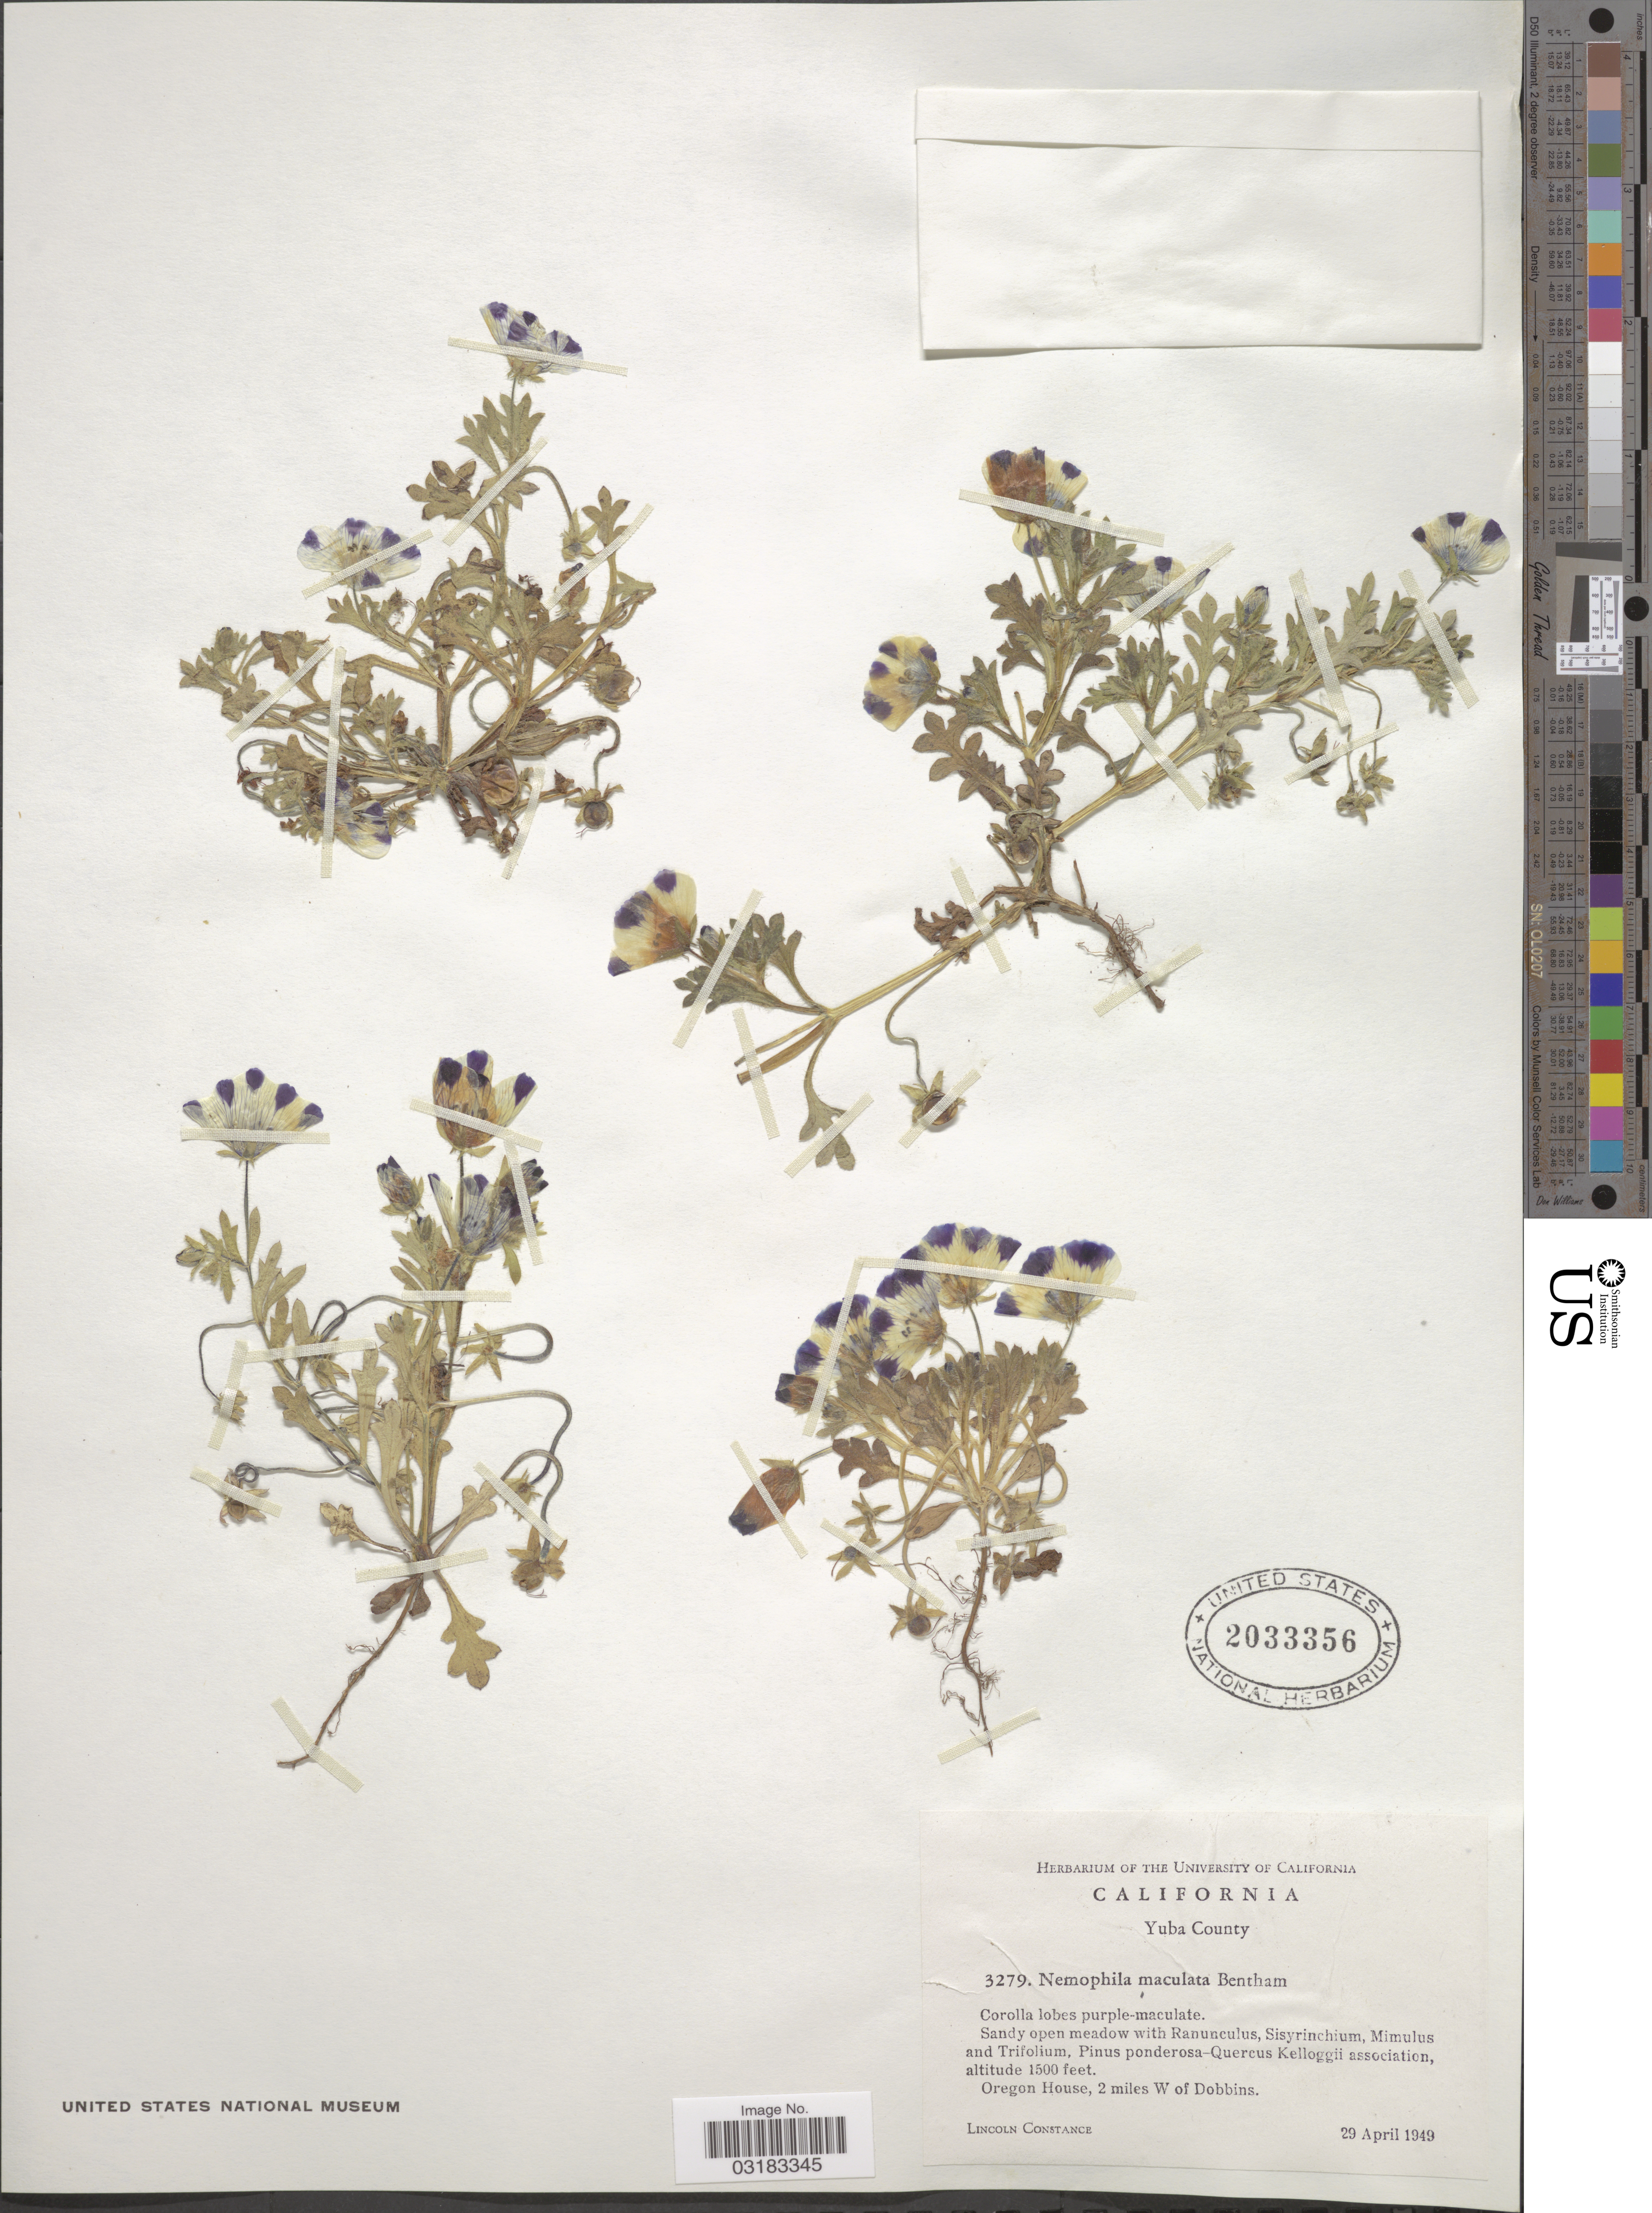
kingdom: Plantae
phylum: Tracheophyta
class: Magnoliopsida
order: Boraginales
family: Hydrophyllaceae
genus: Nemophila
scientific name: Nemophila maculata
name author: Benth. ex Lindl.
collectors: L. Constance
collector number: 3279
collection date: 1949-04-29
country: United States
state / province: California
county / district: Yuba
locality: Yuba County. Oregon House, 2 miles W of Dobbins.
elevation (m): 457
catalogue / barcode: US 2033356